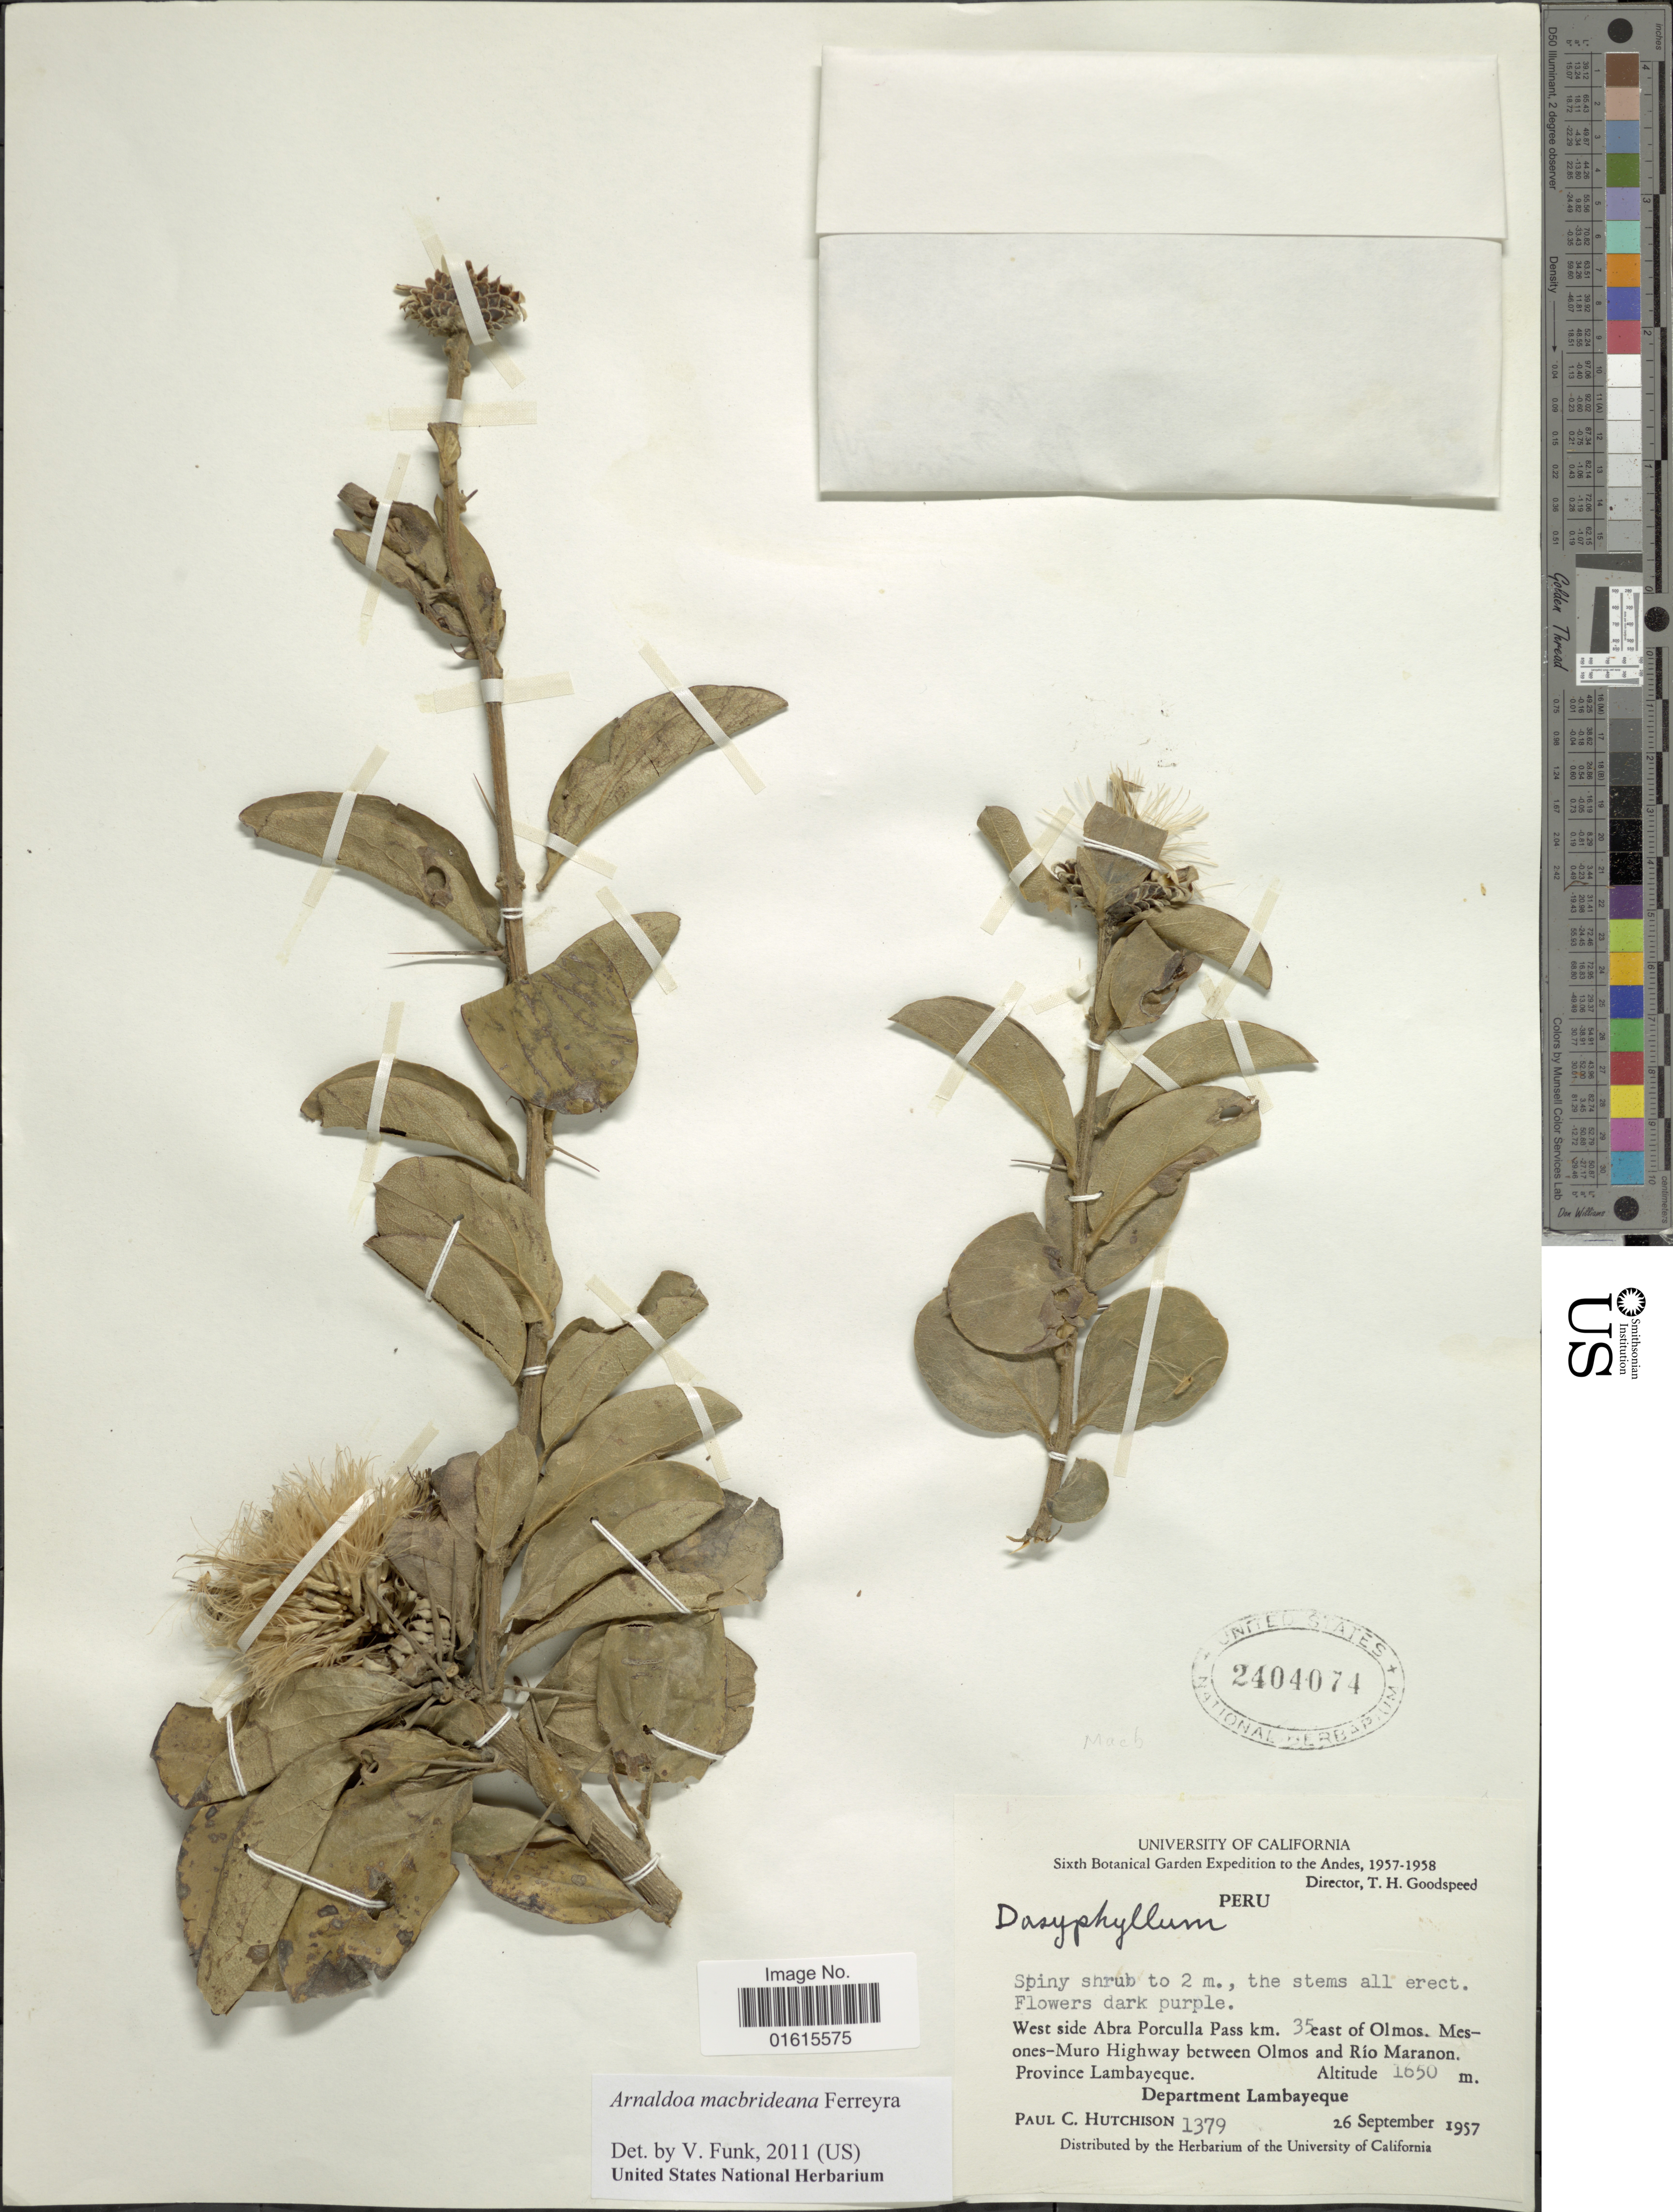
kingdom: Plantae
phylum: Tracheophyta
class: Magnoliopsida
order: Asterales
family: Asteraceae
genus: Arnaldoa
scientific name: Arnaldoa macbrideana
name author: Ferreyra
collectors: P. C. Hutchison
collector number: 1379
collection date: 1957-09-26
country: Peru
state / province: Lambayeque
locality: West side Abra Porculla Pass km. 35 east of Olmos. Mesones-Muro Highway between Olmos and Rio Maranon. Province Lambayeque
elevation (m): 1650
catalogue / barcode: US 2404074